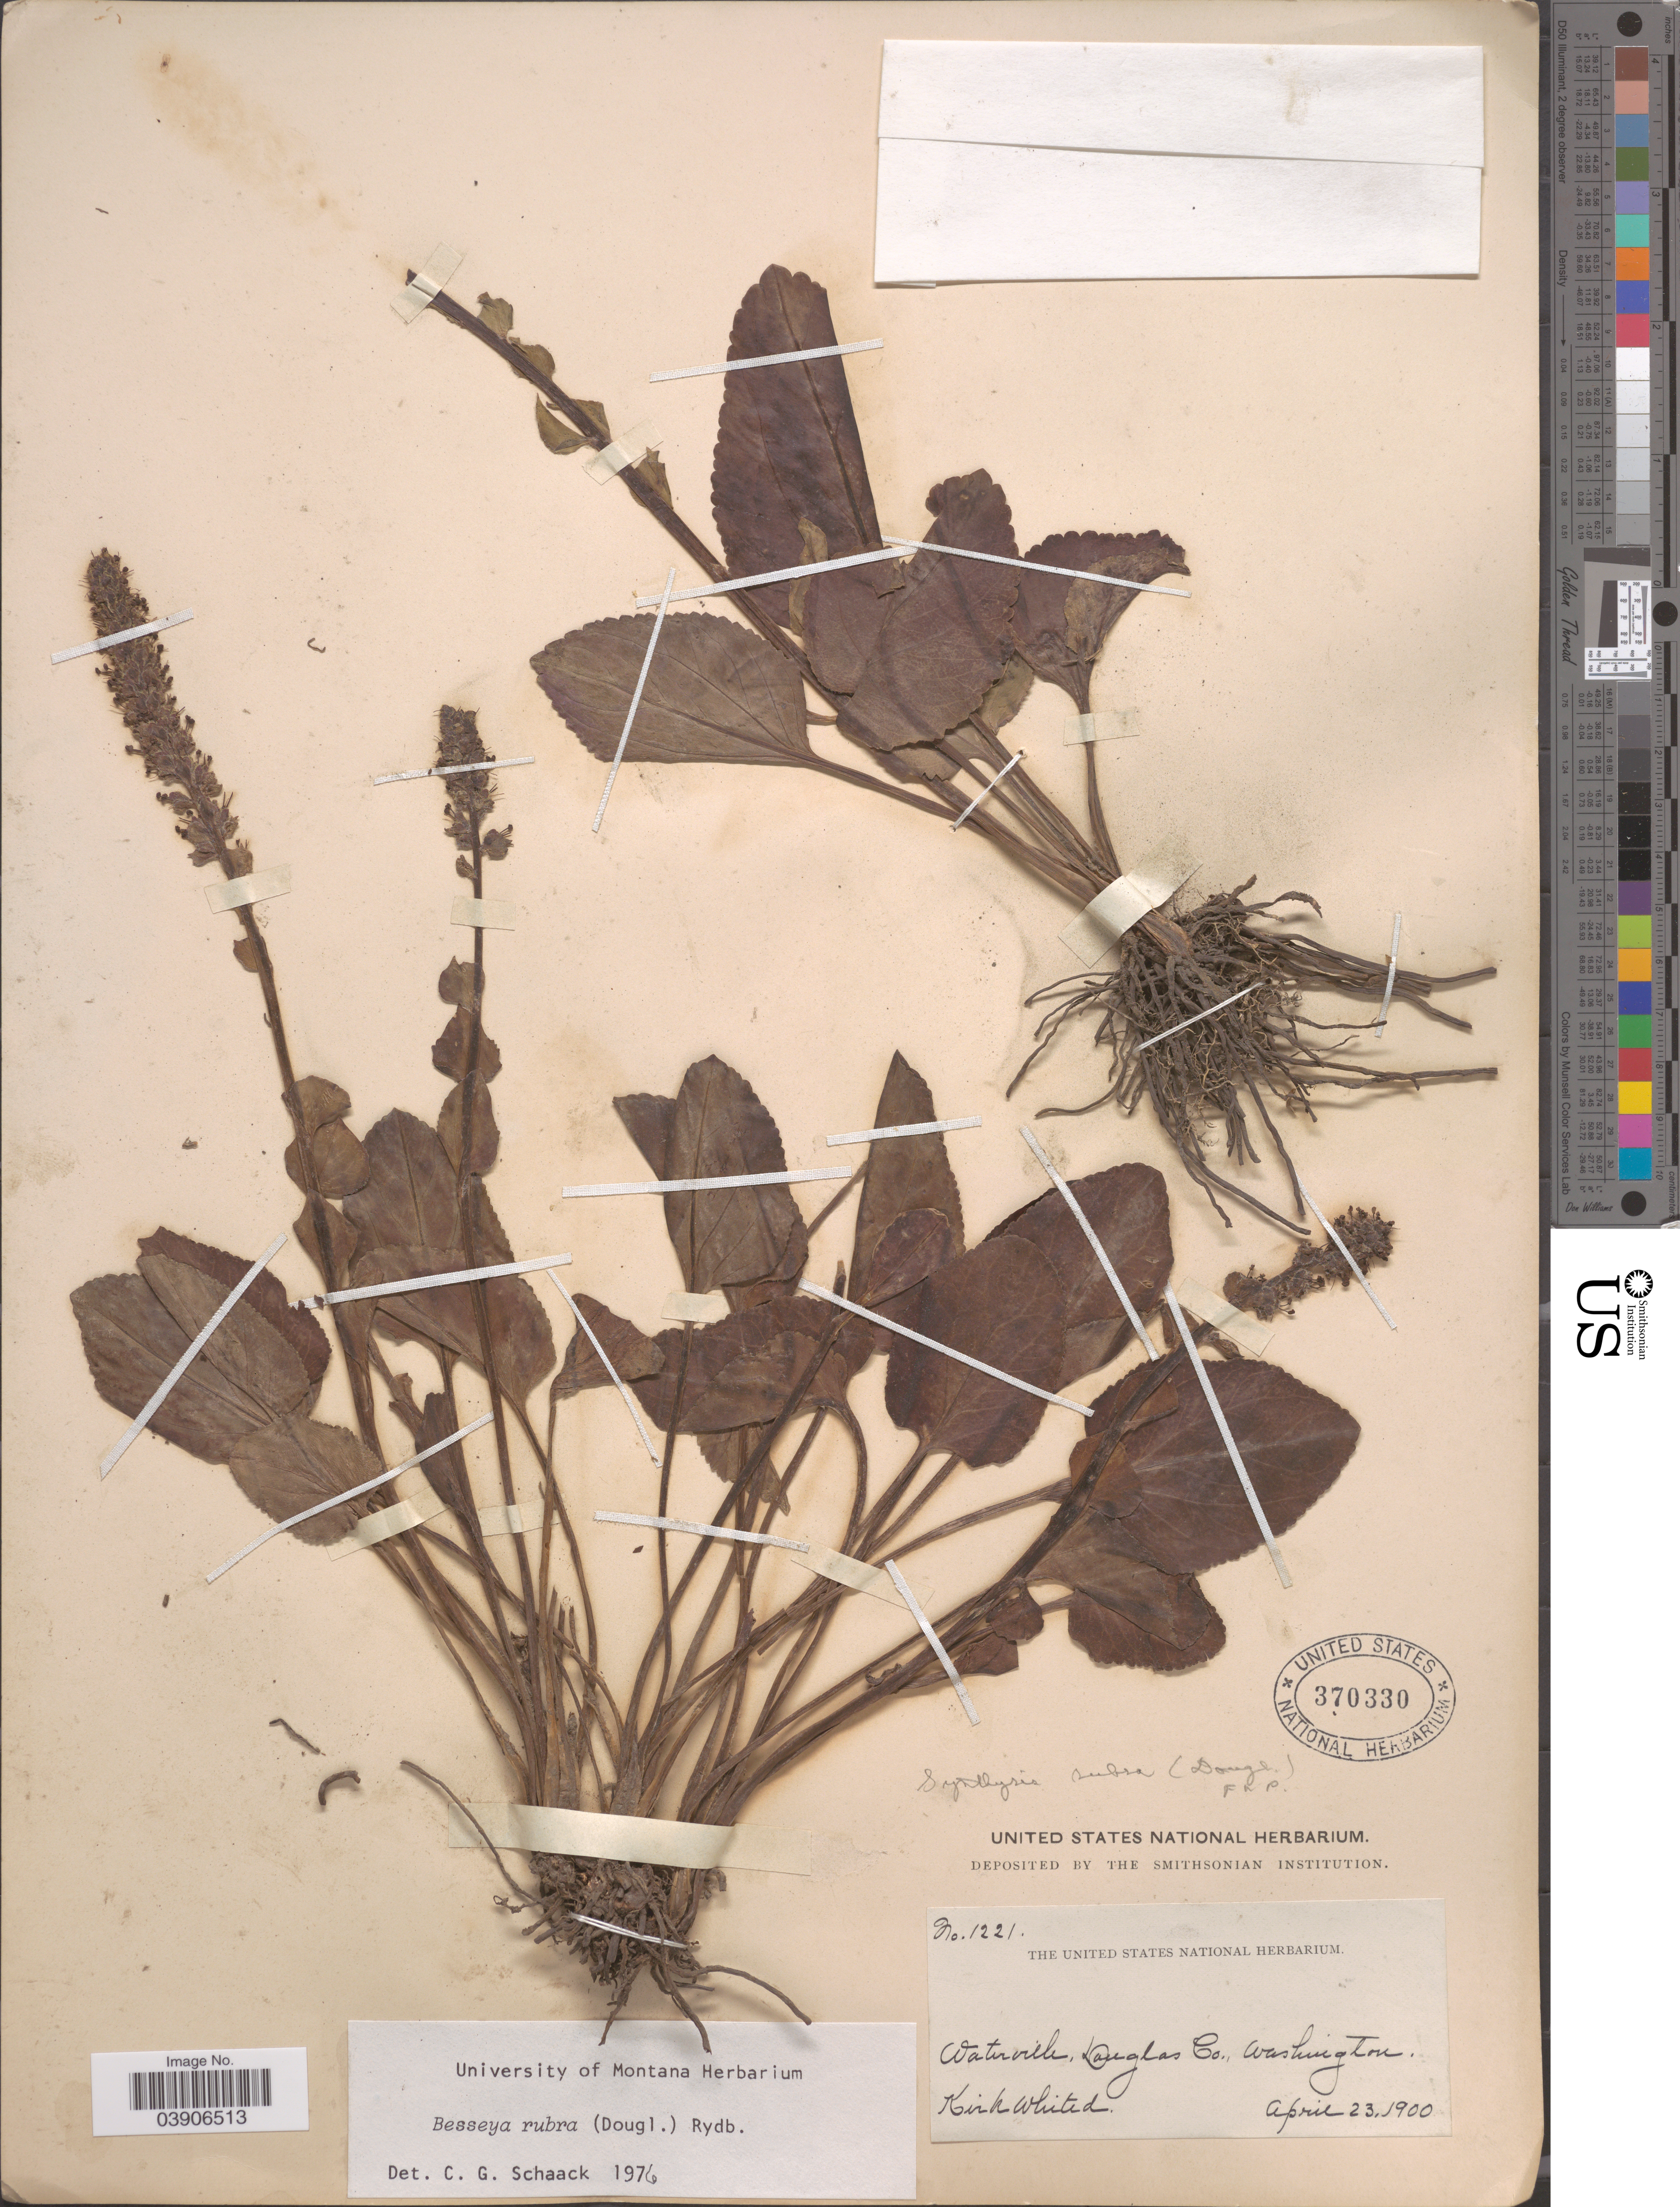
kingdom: Plantae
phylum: Tracheophyta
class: Magnoliopsida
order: Lamiales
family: Plantaginaceae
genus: Synthyris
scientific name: Synthyris rubra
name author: (Douglas ex Hook.) Benth.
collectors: K. Whited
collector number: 1221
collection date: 1900-04-23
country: United States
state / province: Washington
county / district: Douglas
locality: Waterville, Douglas Co.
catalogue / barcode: US 370330